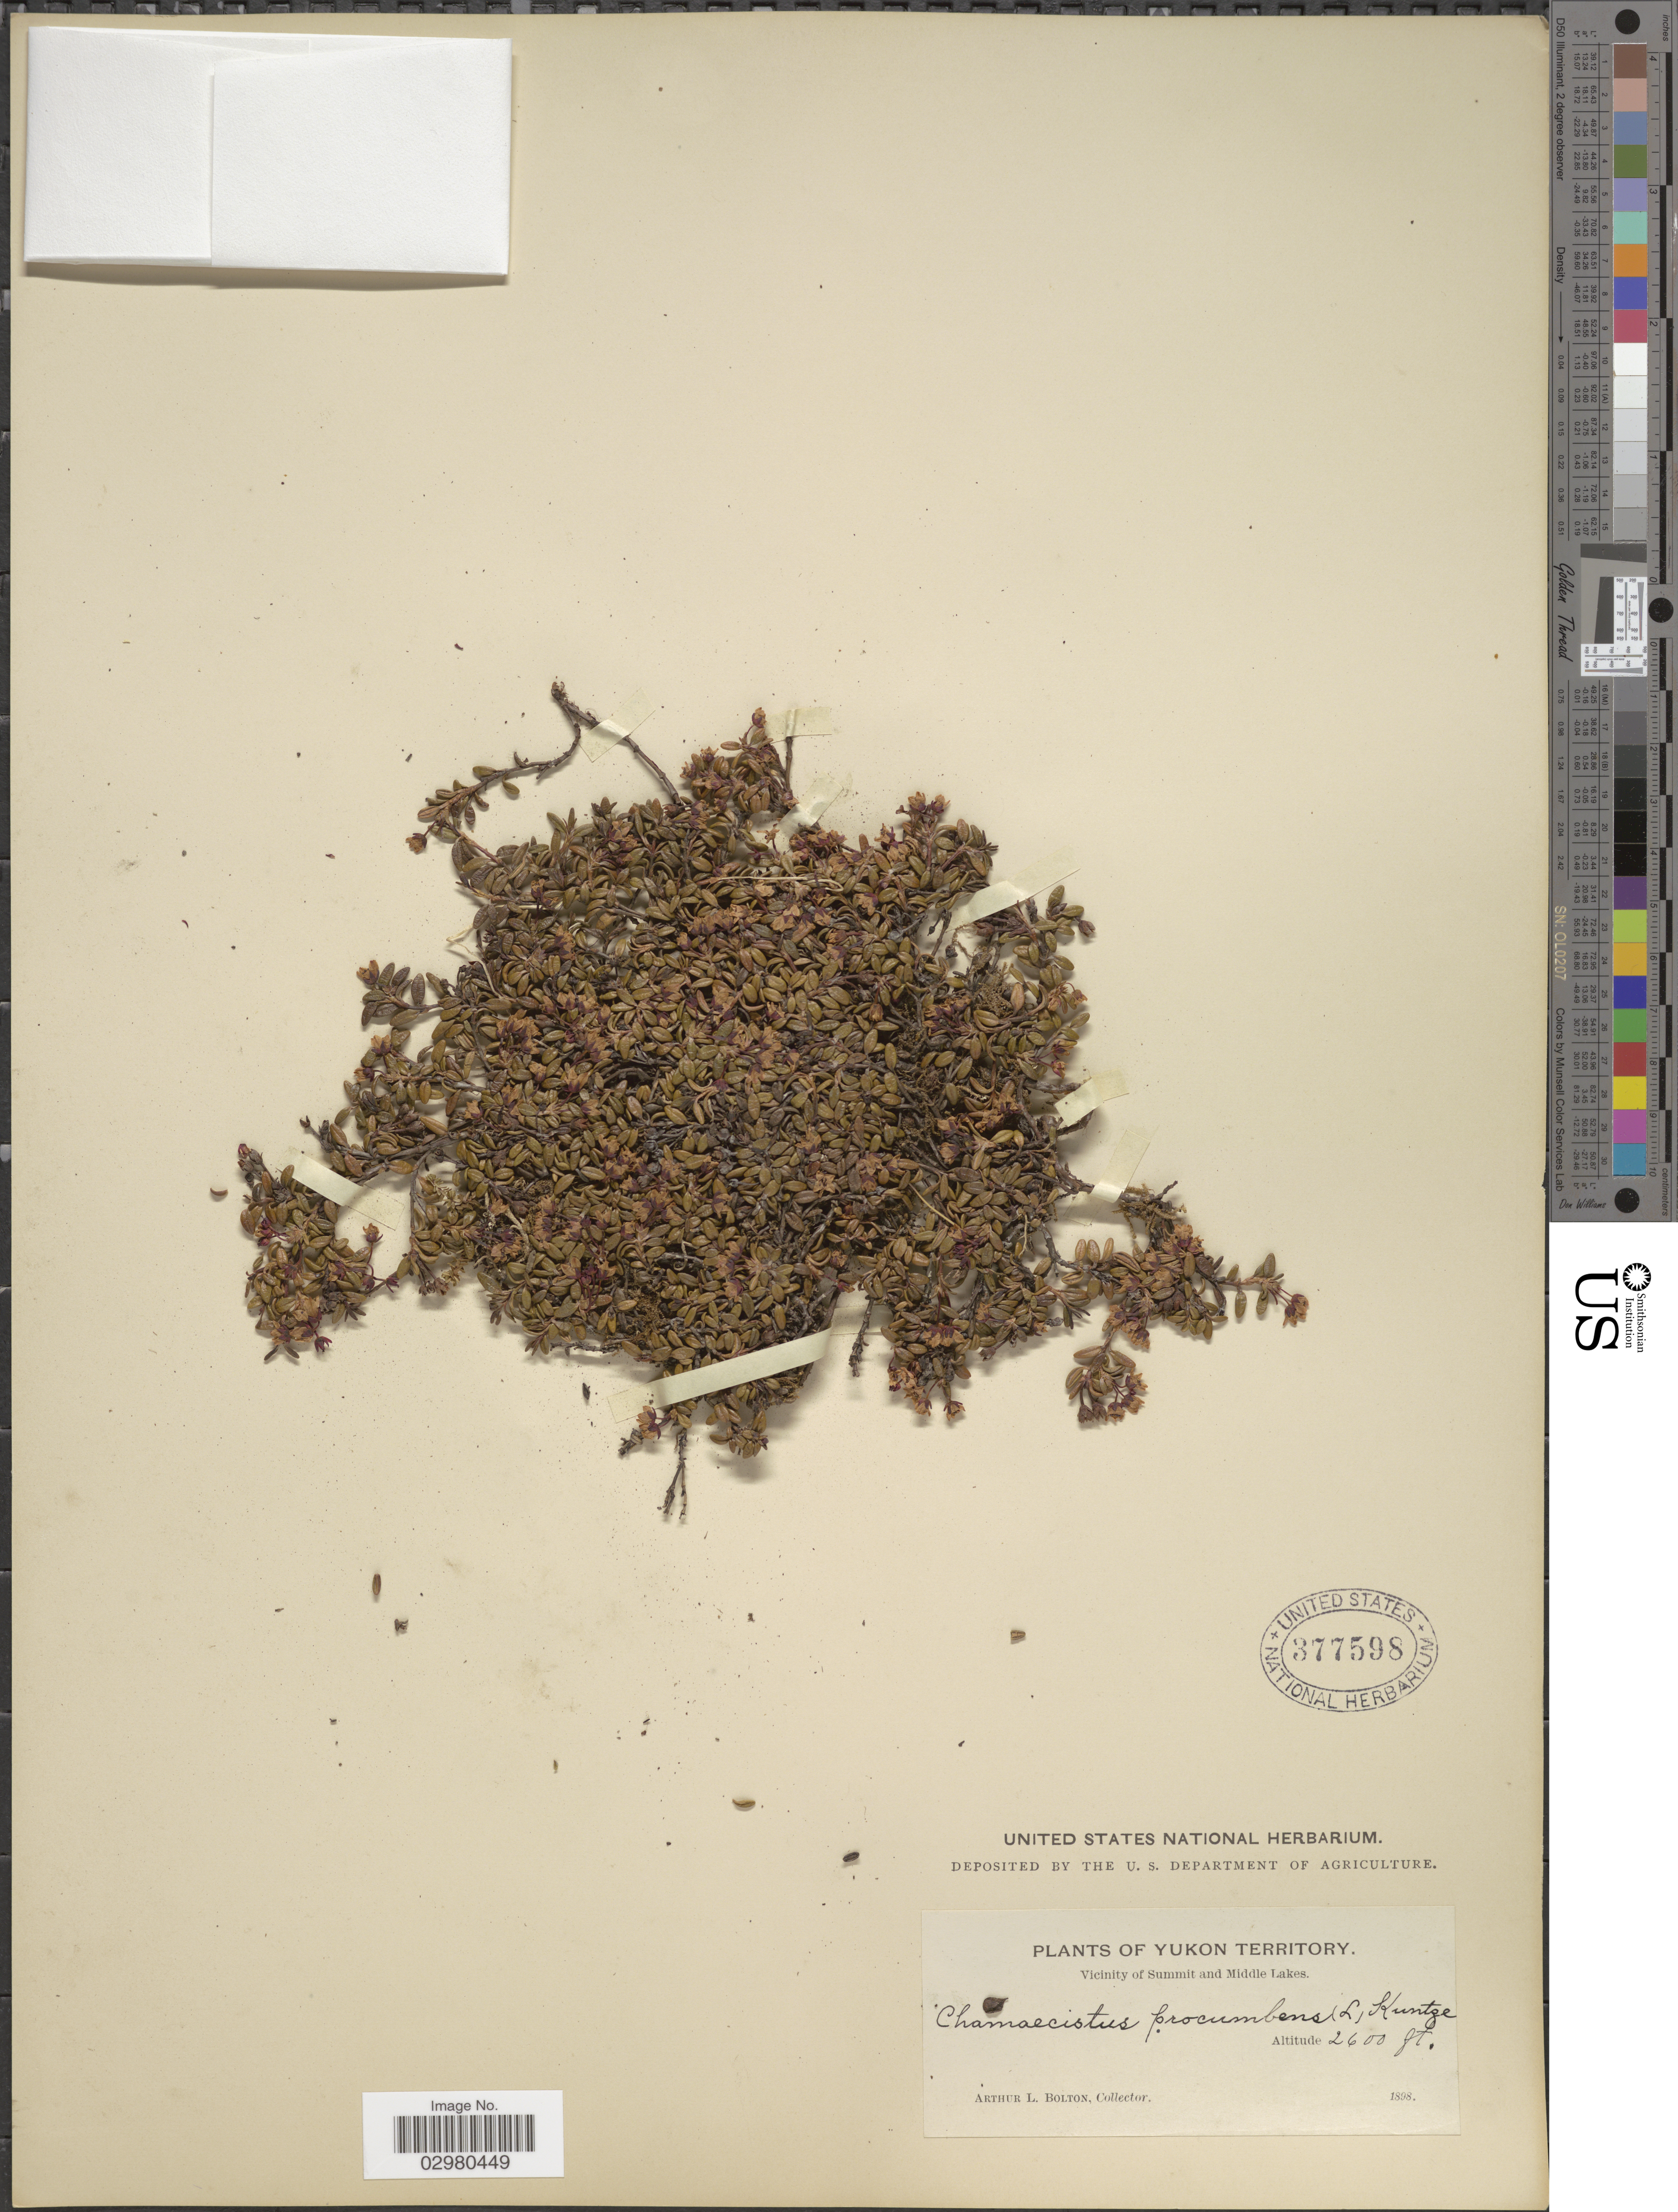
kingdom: Plantae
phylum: Tracheophyta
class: Magnoliopsida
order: Ericales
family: Ericaceae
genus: Loiseleuria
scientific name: Loiseleuria procumbens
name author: (L.) Desv.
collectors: A. Bolton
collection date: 1898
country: Canada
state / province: Yukon Territory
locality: Vicinity of Summit and Middle Lakes.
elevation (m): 792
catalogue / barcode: US 377598